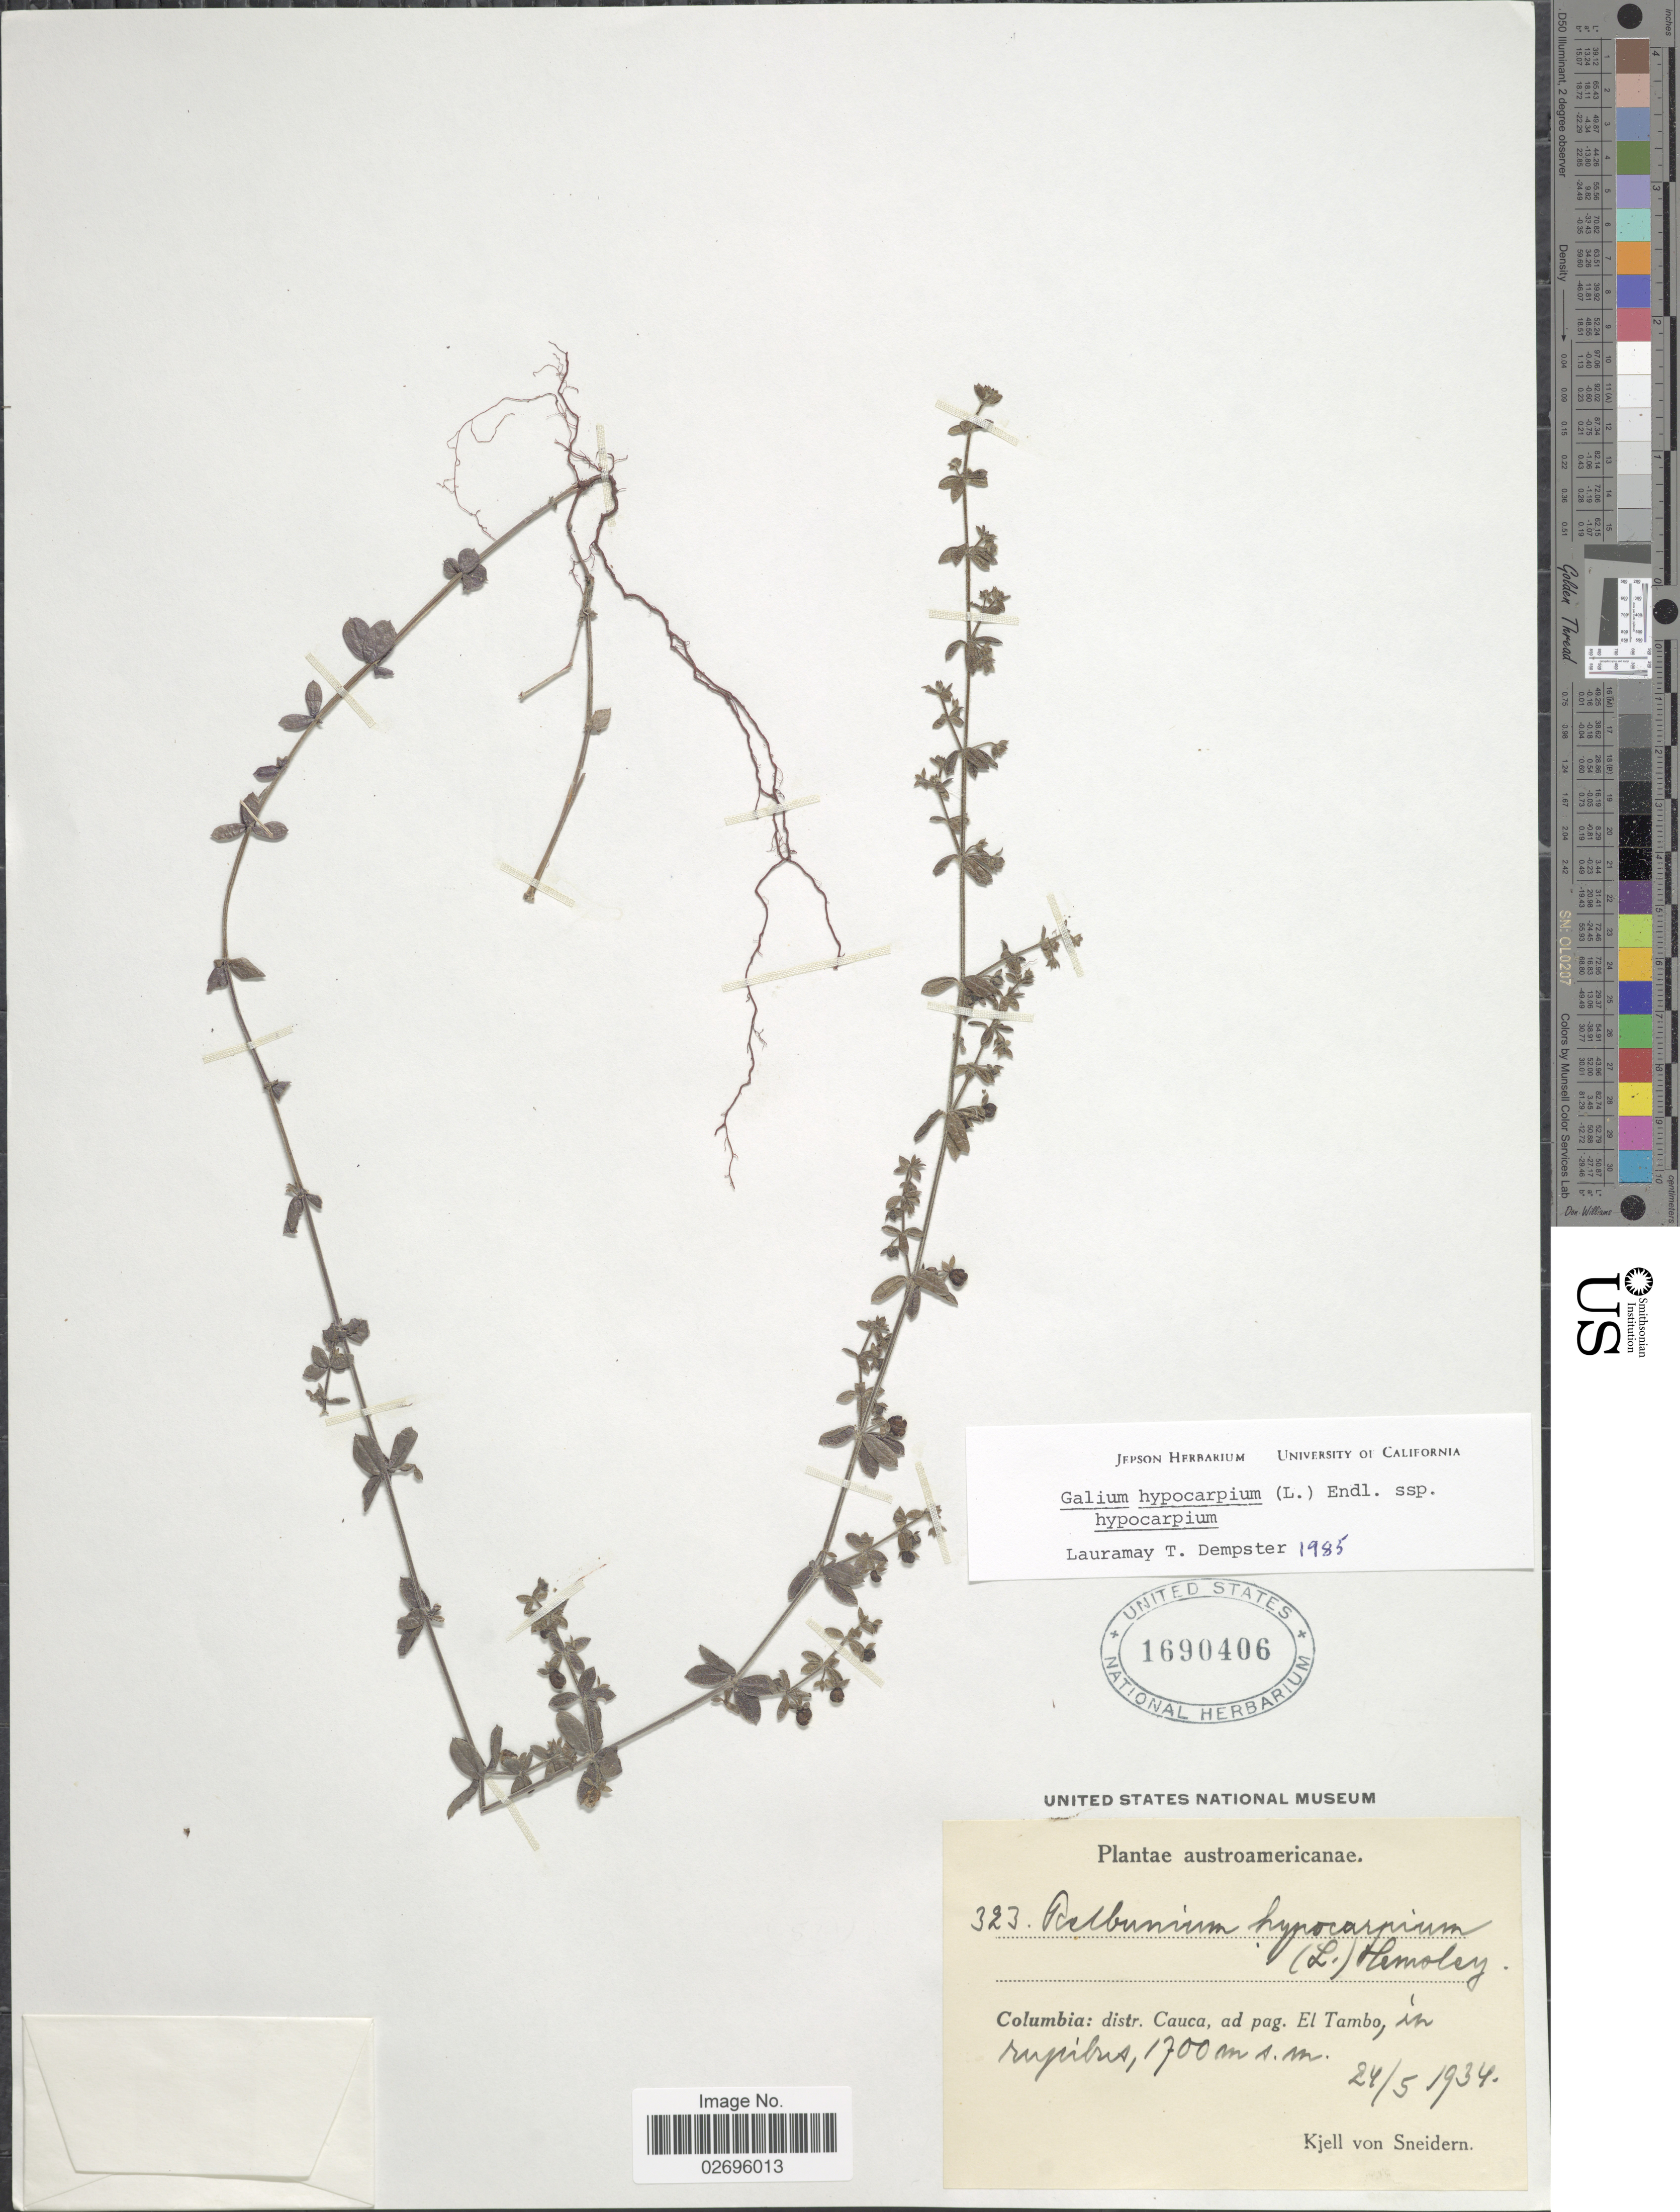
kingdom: Plantae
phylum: Tracheophyta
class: Magnoliopsida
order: Gentianales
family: Rubiaceae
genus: Galium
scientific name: Galium hypocarpium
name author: (L.) Endl. ex Griseb.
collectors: K. von Sneidern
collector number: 323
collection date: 1934-05-24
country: Colombia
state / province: Cauca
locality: Distr. Cauca, ad pag. El Tambo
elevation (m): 1700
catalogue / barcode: US 1690406